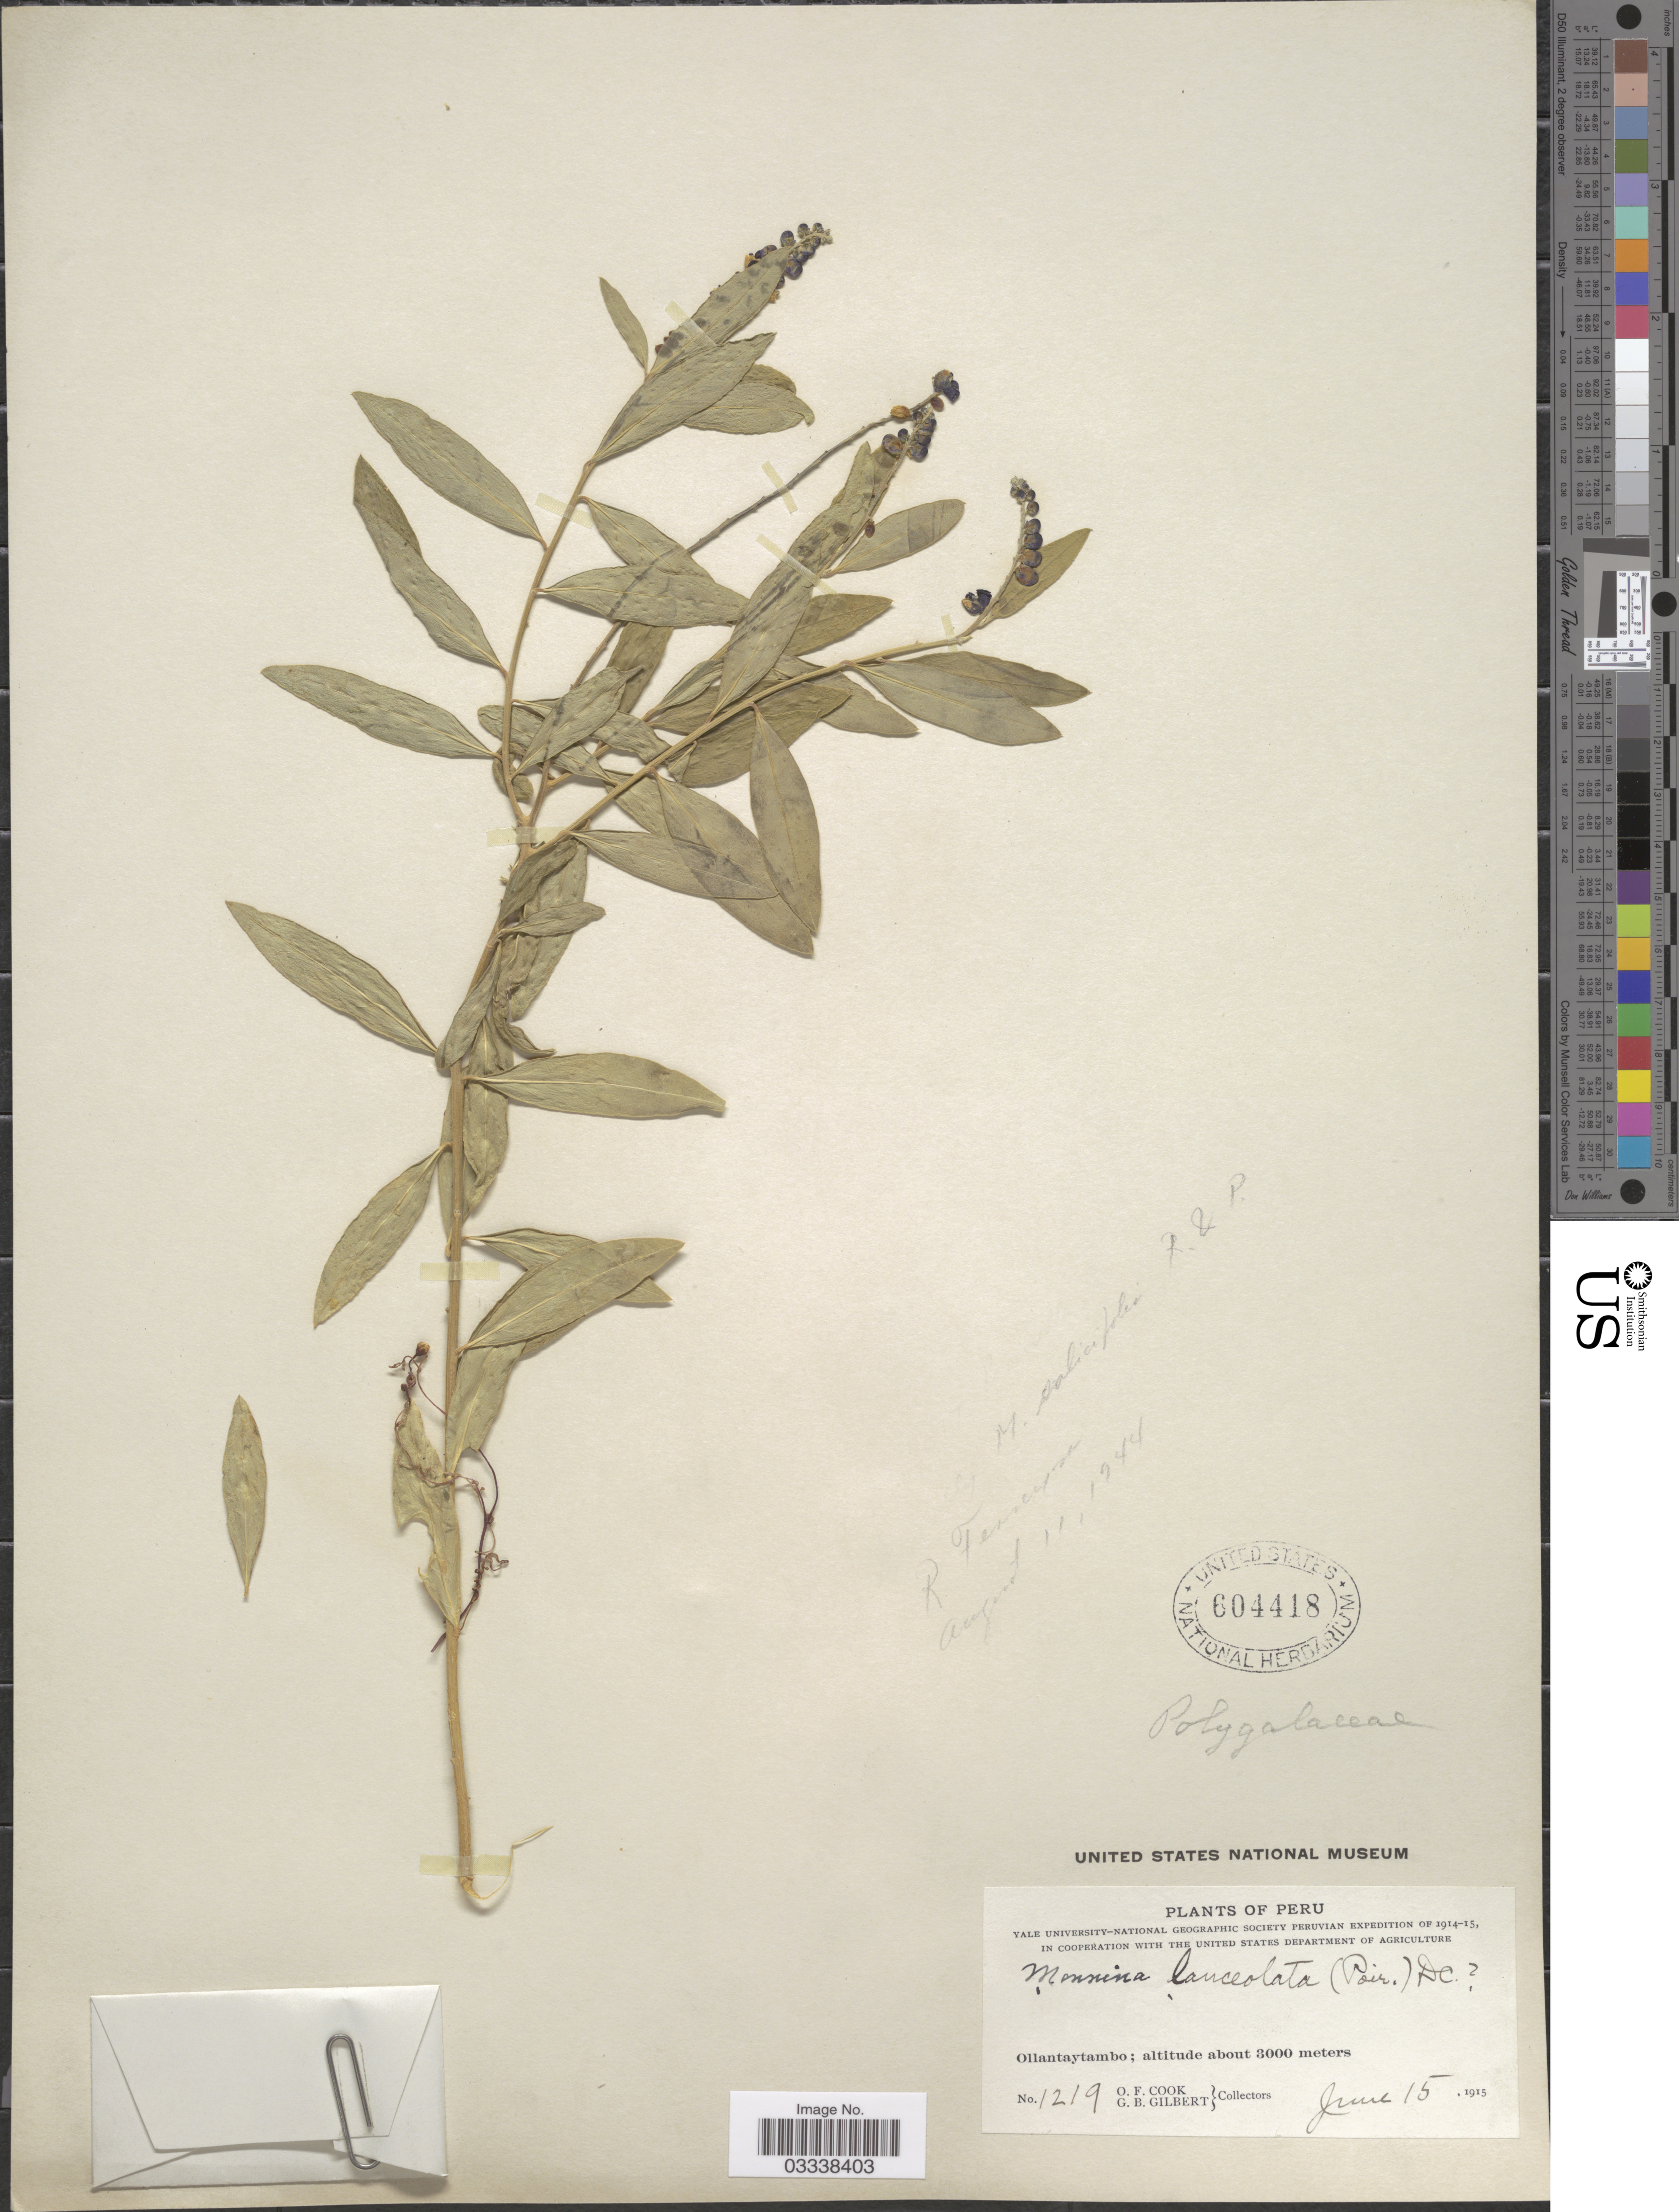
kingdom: Plantae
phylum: Tracheophyta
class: Magnoliopsida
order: Fabales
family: Polygalaceae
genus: Monnina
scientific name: Monnina salicifolia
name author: Ruiz & Pav.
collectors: O. F. Cook & G. B. Gilbert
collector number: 1219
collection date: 1915-06-15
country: Peru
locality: Ollantaytambo.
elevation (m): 3000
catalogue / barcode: US 604418